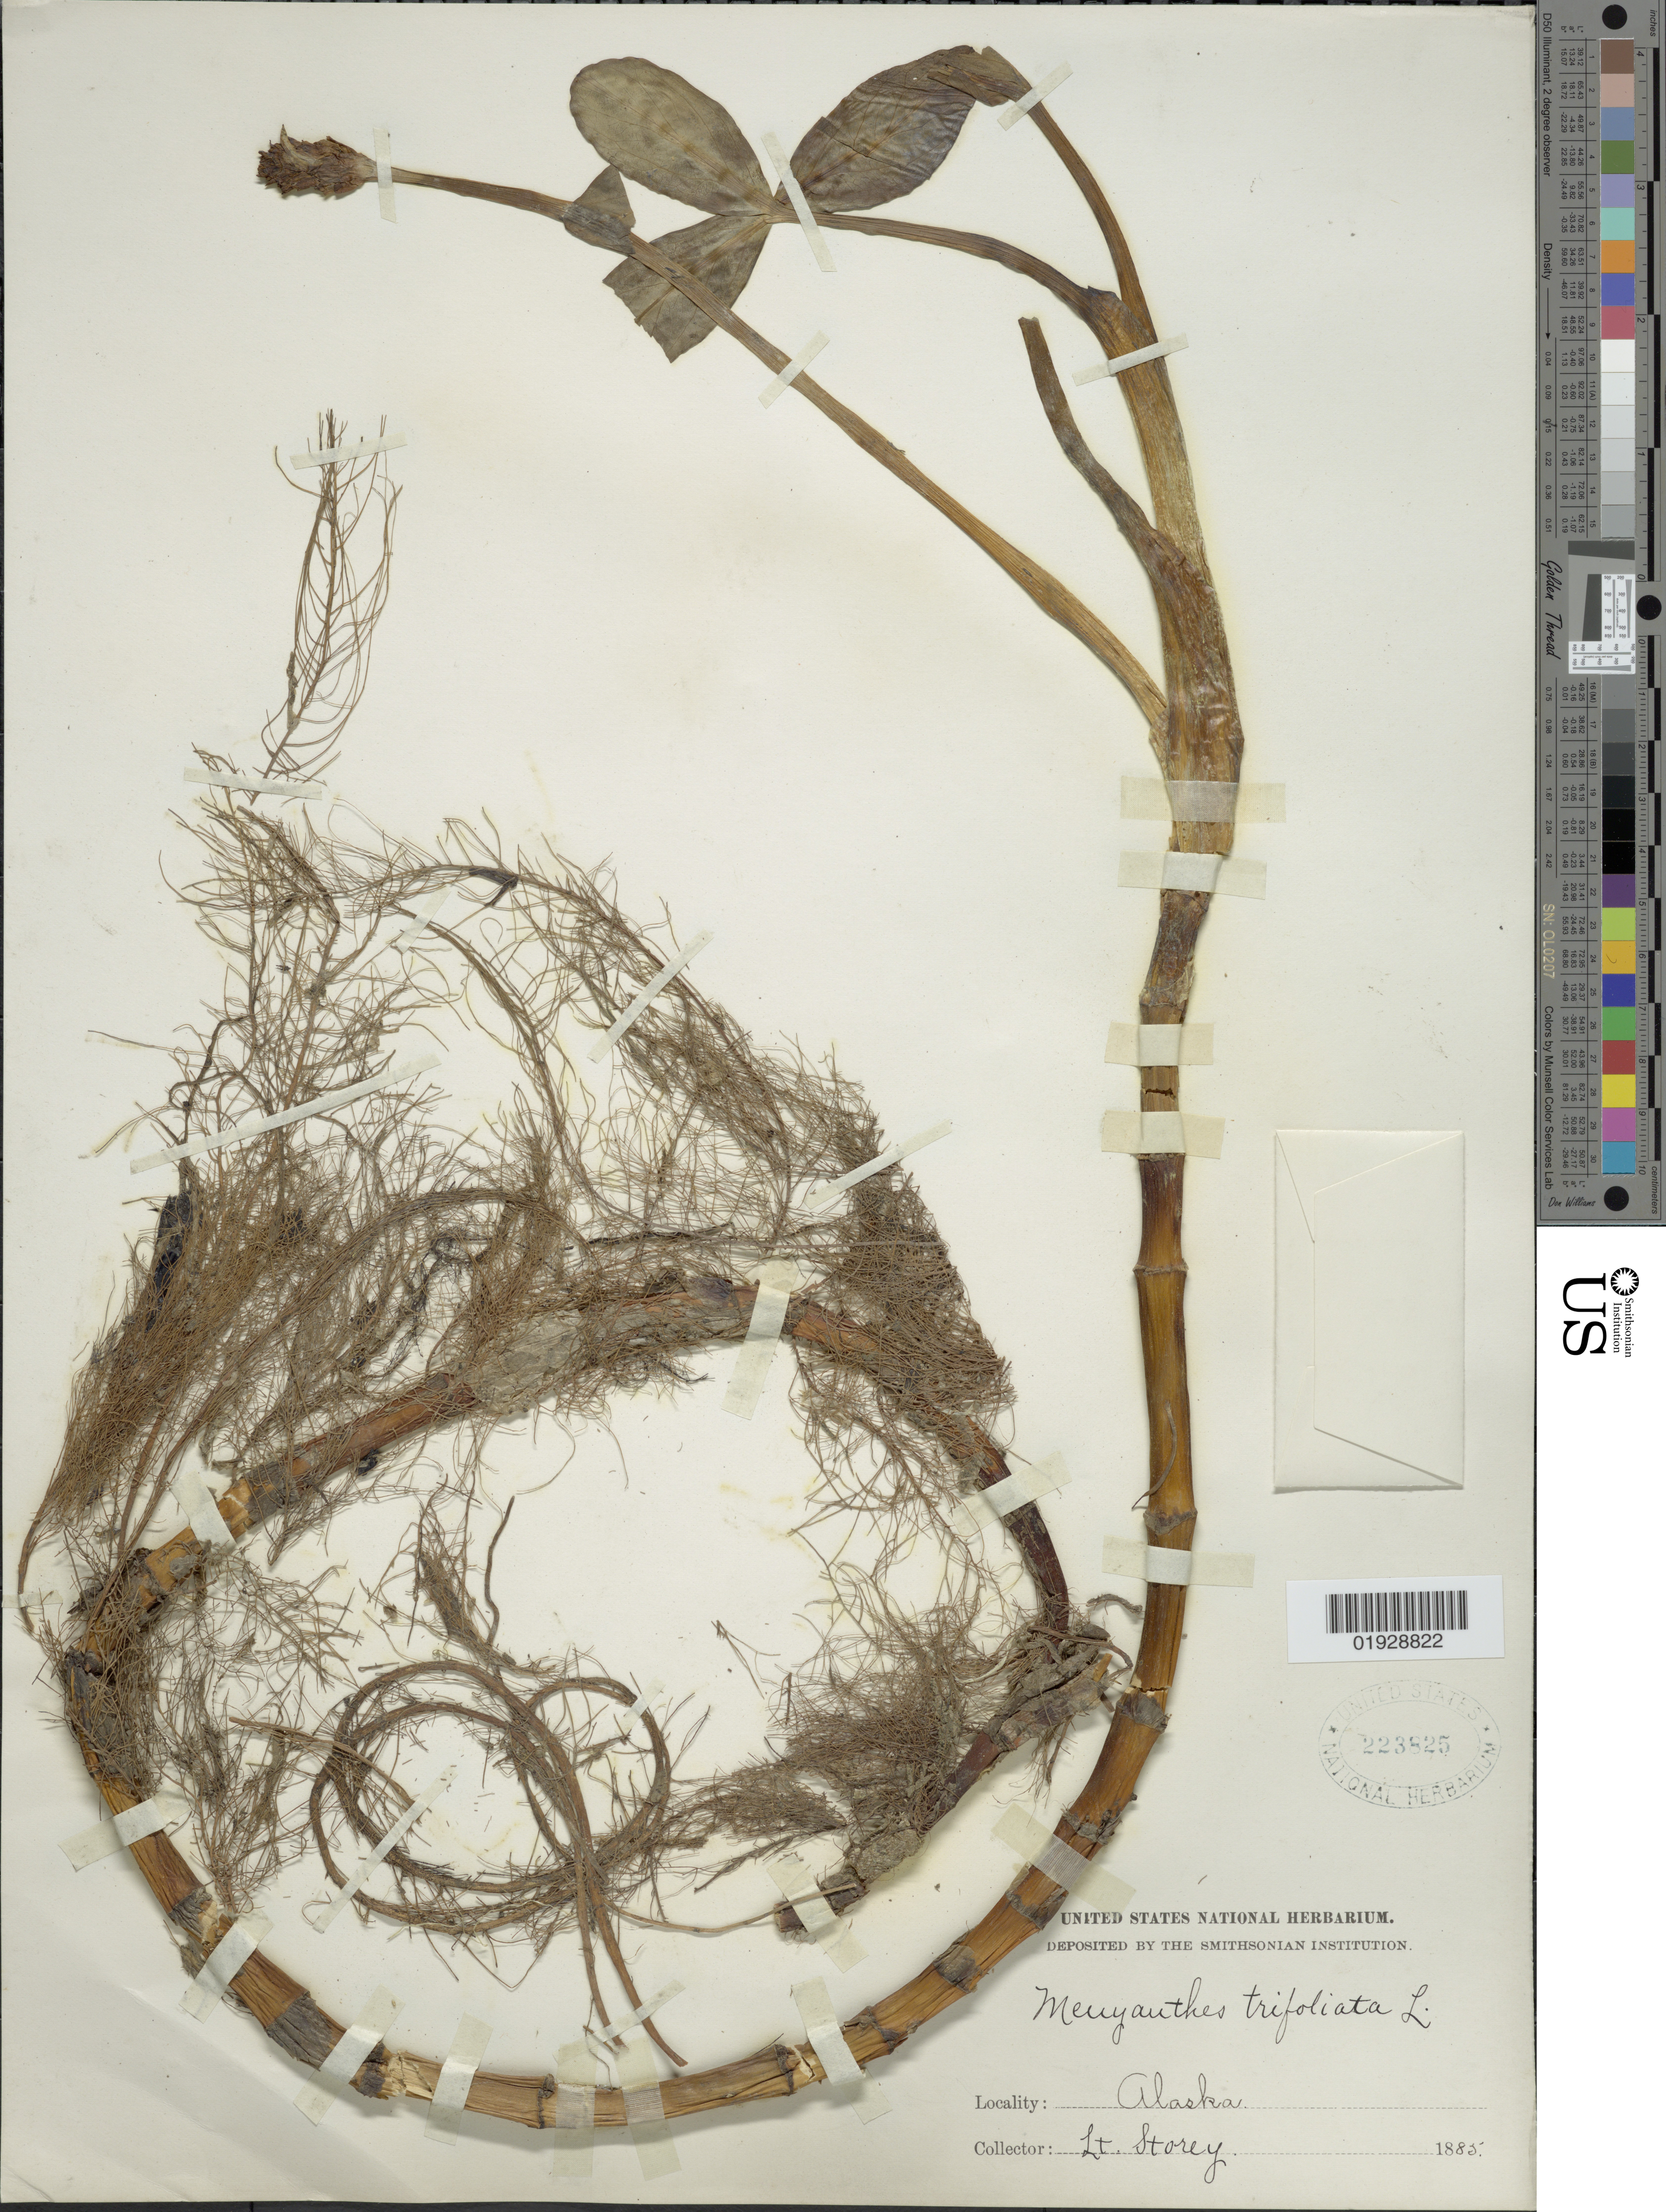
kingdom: Plantae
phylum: Tracheophyta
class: Magnoliopsida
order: Asterales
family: Menyanthaceae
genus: Menyanthes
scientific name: Menyanthes trifoliata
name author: L.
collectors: -. Storey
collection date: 1885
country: United States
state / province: Alaska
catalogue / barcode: US 223825